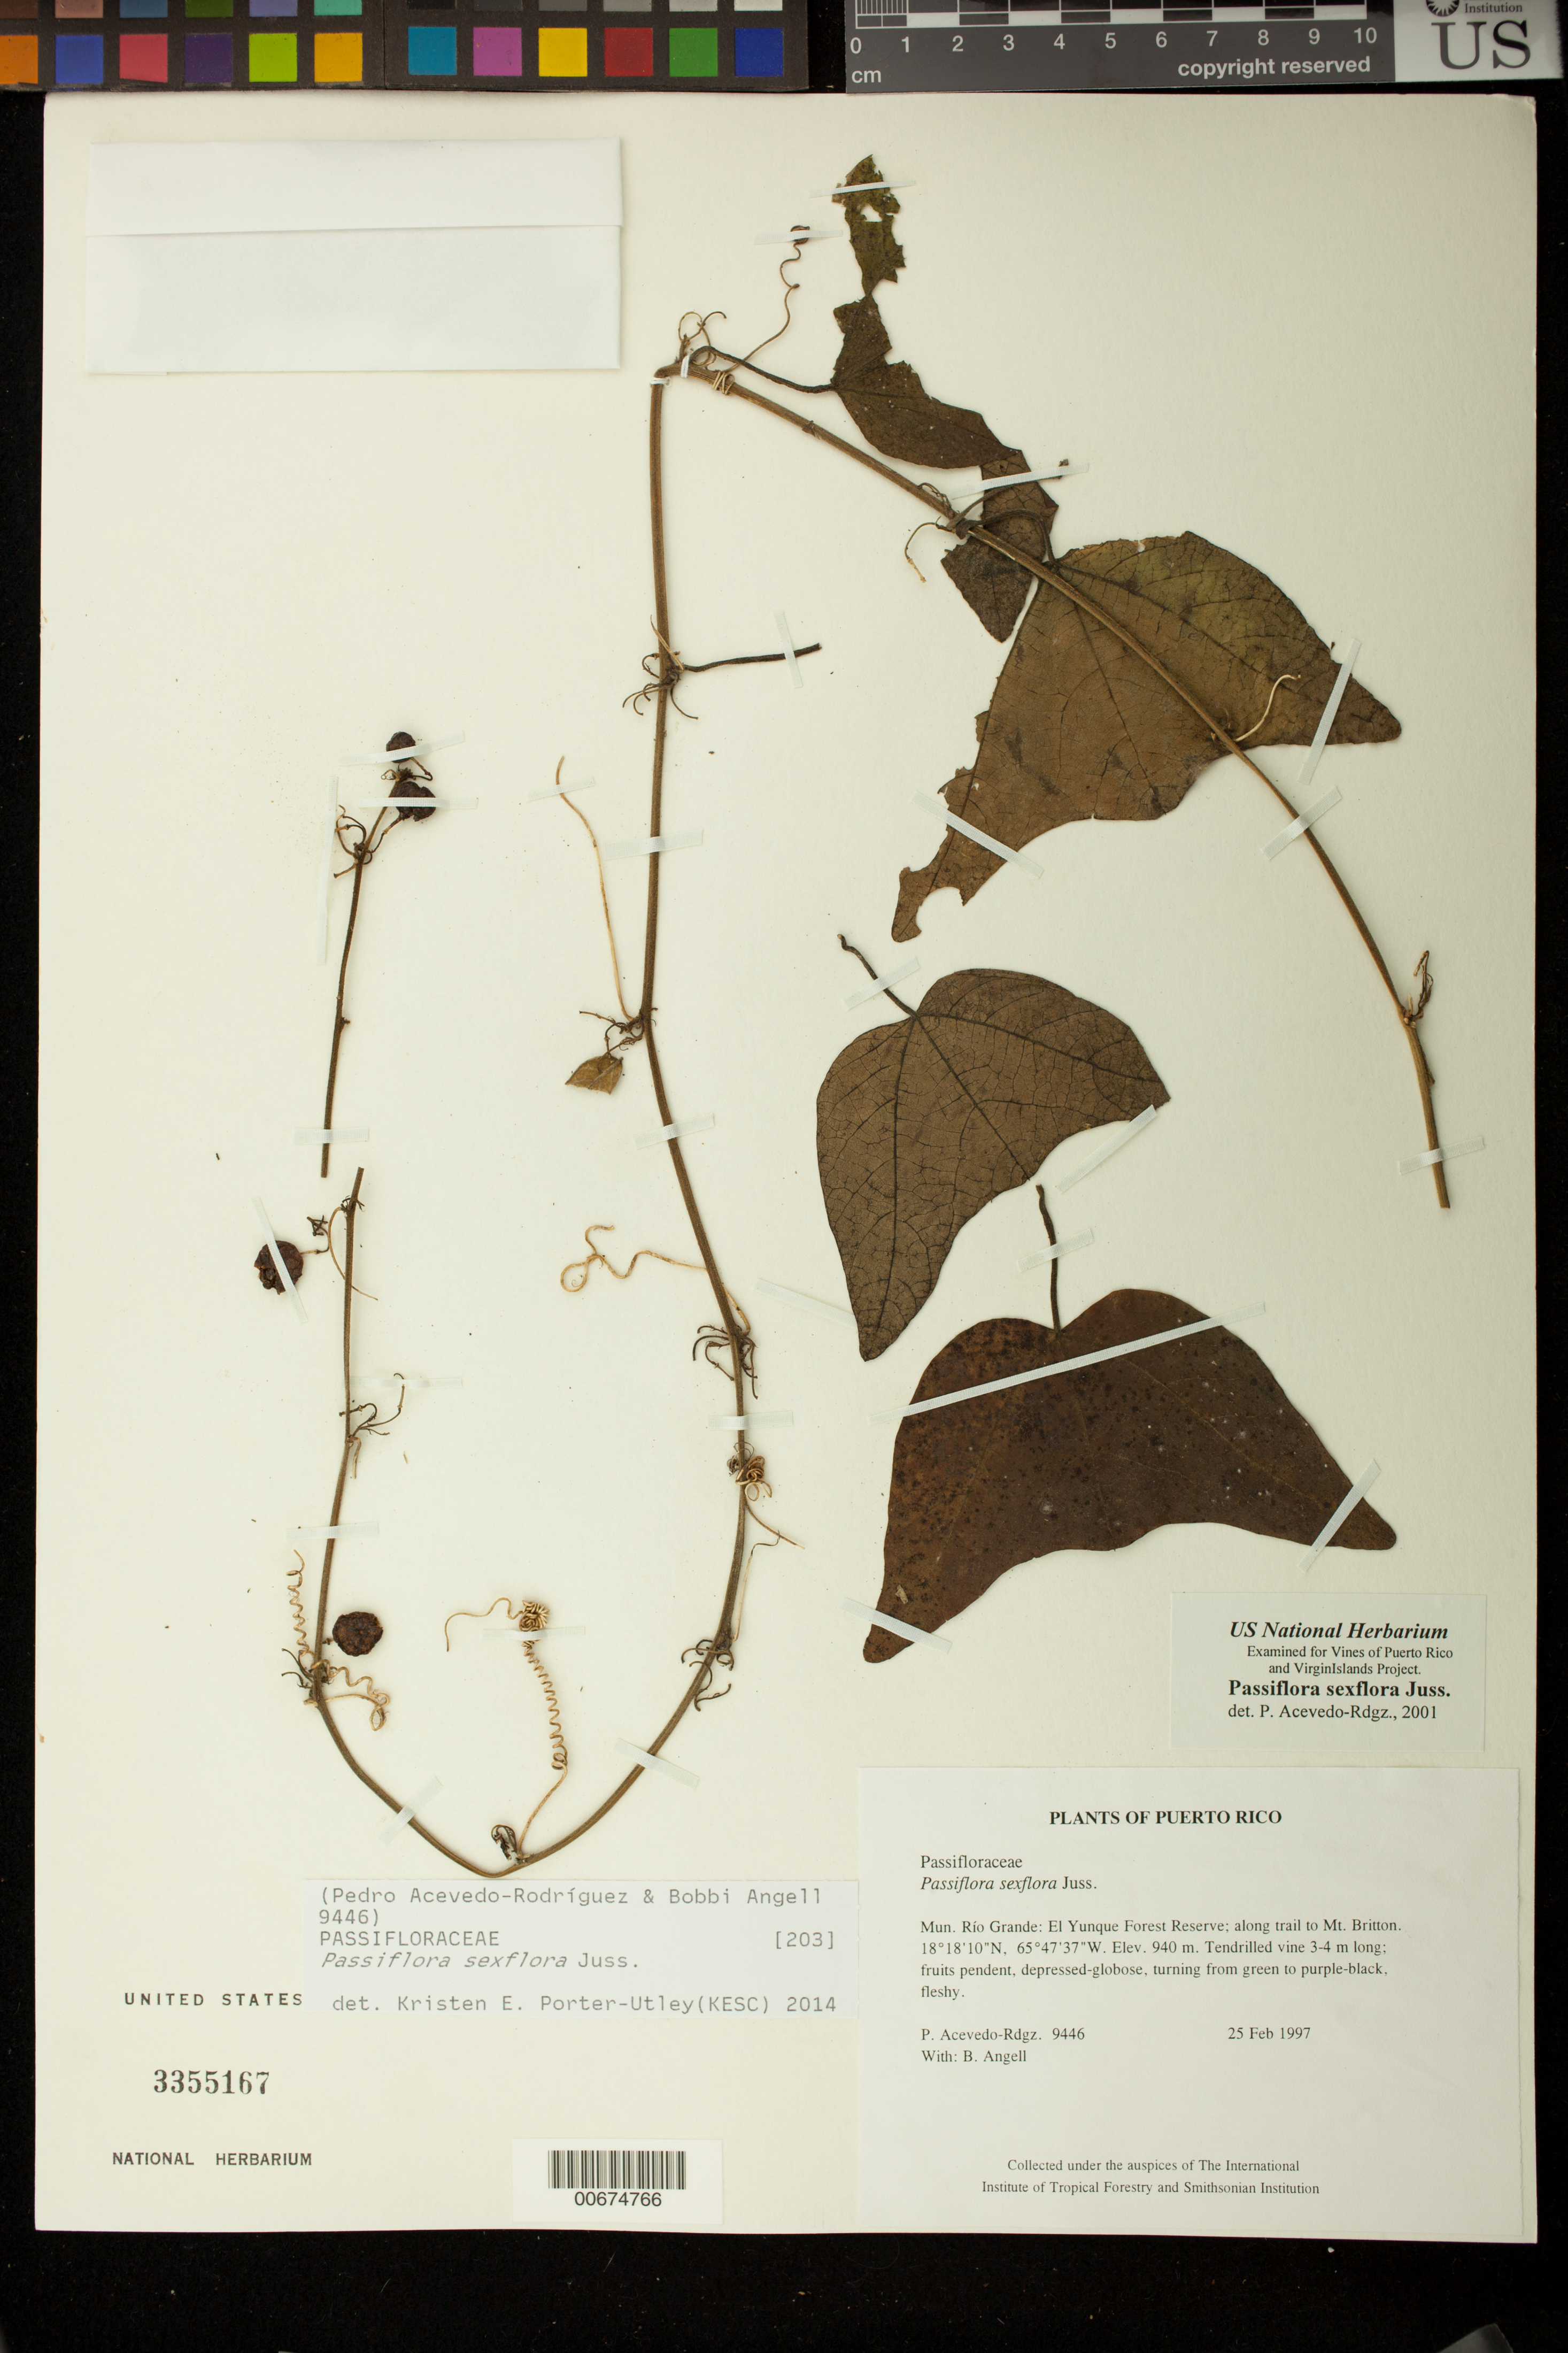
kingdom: Plantae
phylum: Tracheophyta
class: Magnoliopsida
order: Malpighiales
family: Passifloraceae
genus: Passiflora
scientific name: Passiflora sexflora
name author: Juss.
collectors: P. Acevedo-Rodr. & Bobbi Angell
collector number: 9446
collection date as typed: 25 Feb 1997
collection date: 1997-02-25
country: Puerto Rico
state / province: Río Grande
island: Puerto Rico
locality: Río Grande: El Yunque Forest Reserve; along trail to Mt. Britton.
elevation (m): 940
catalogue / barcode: US 3355167